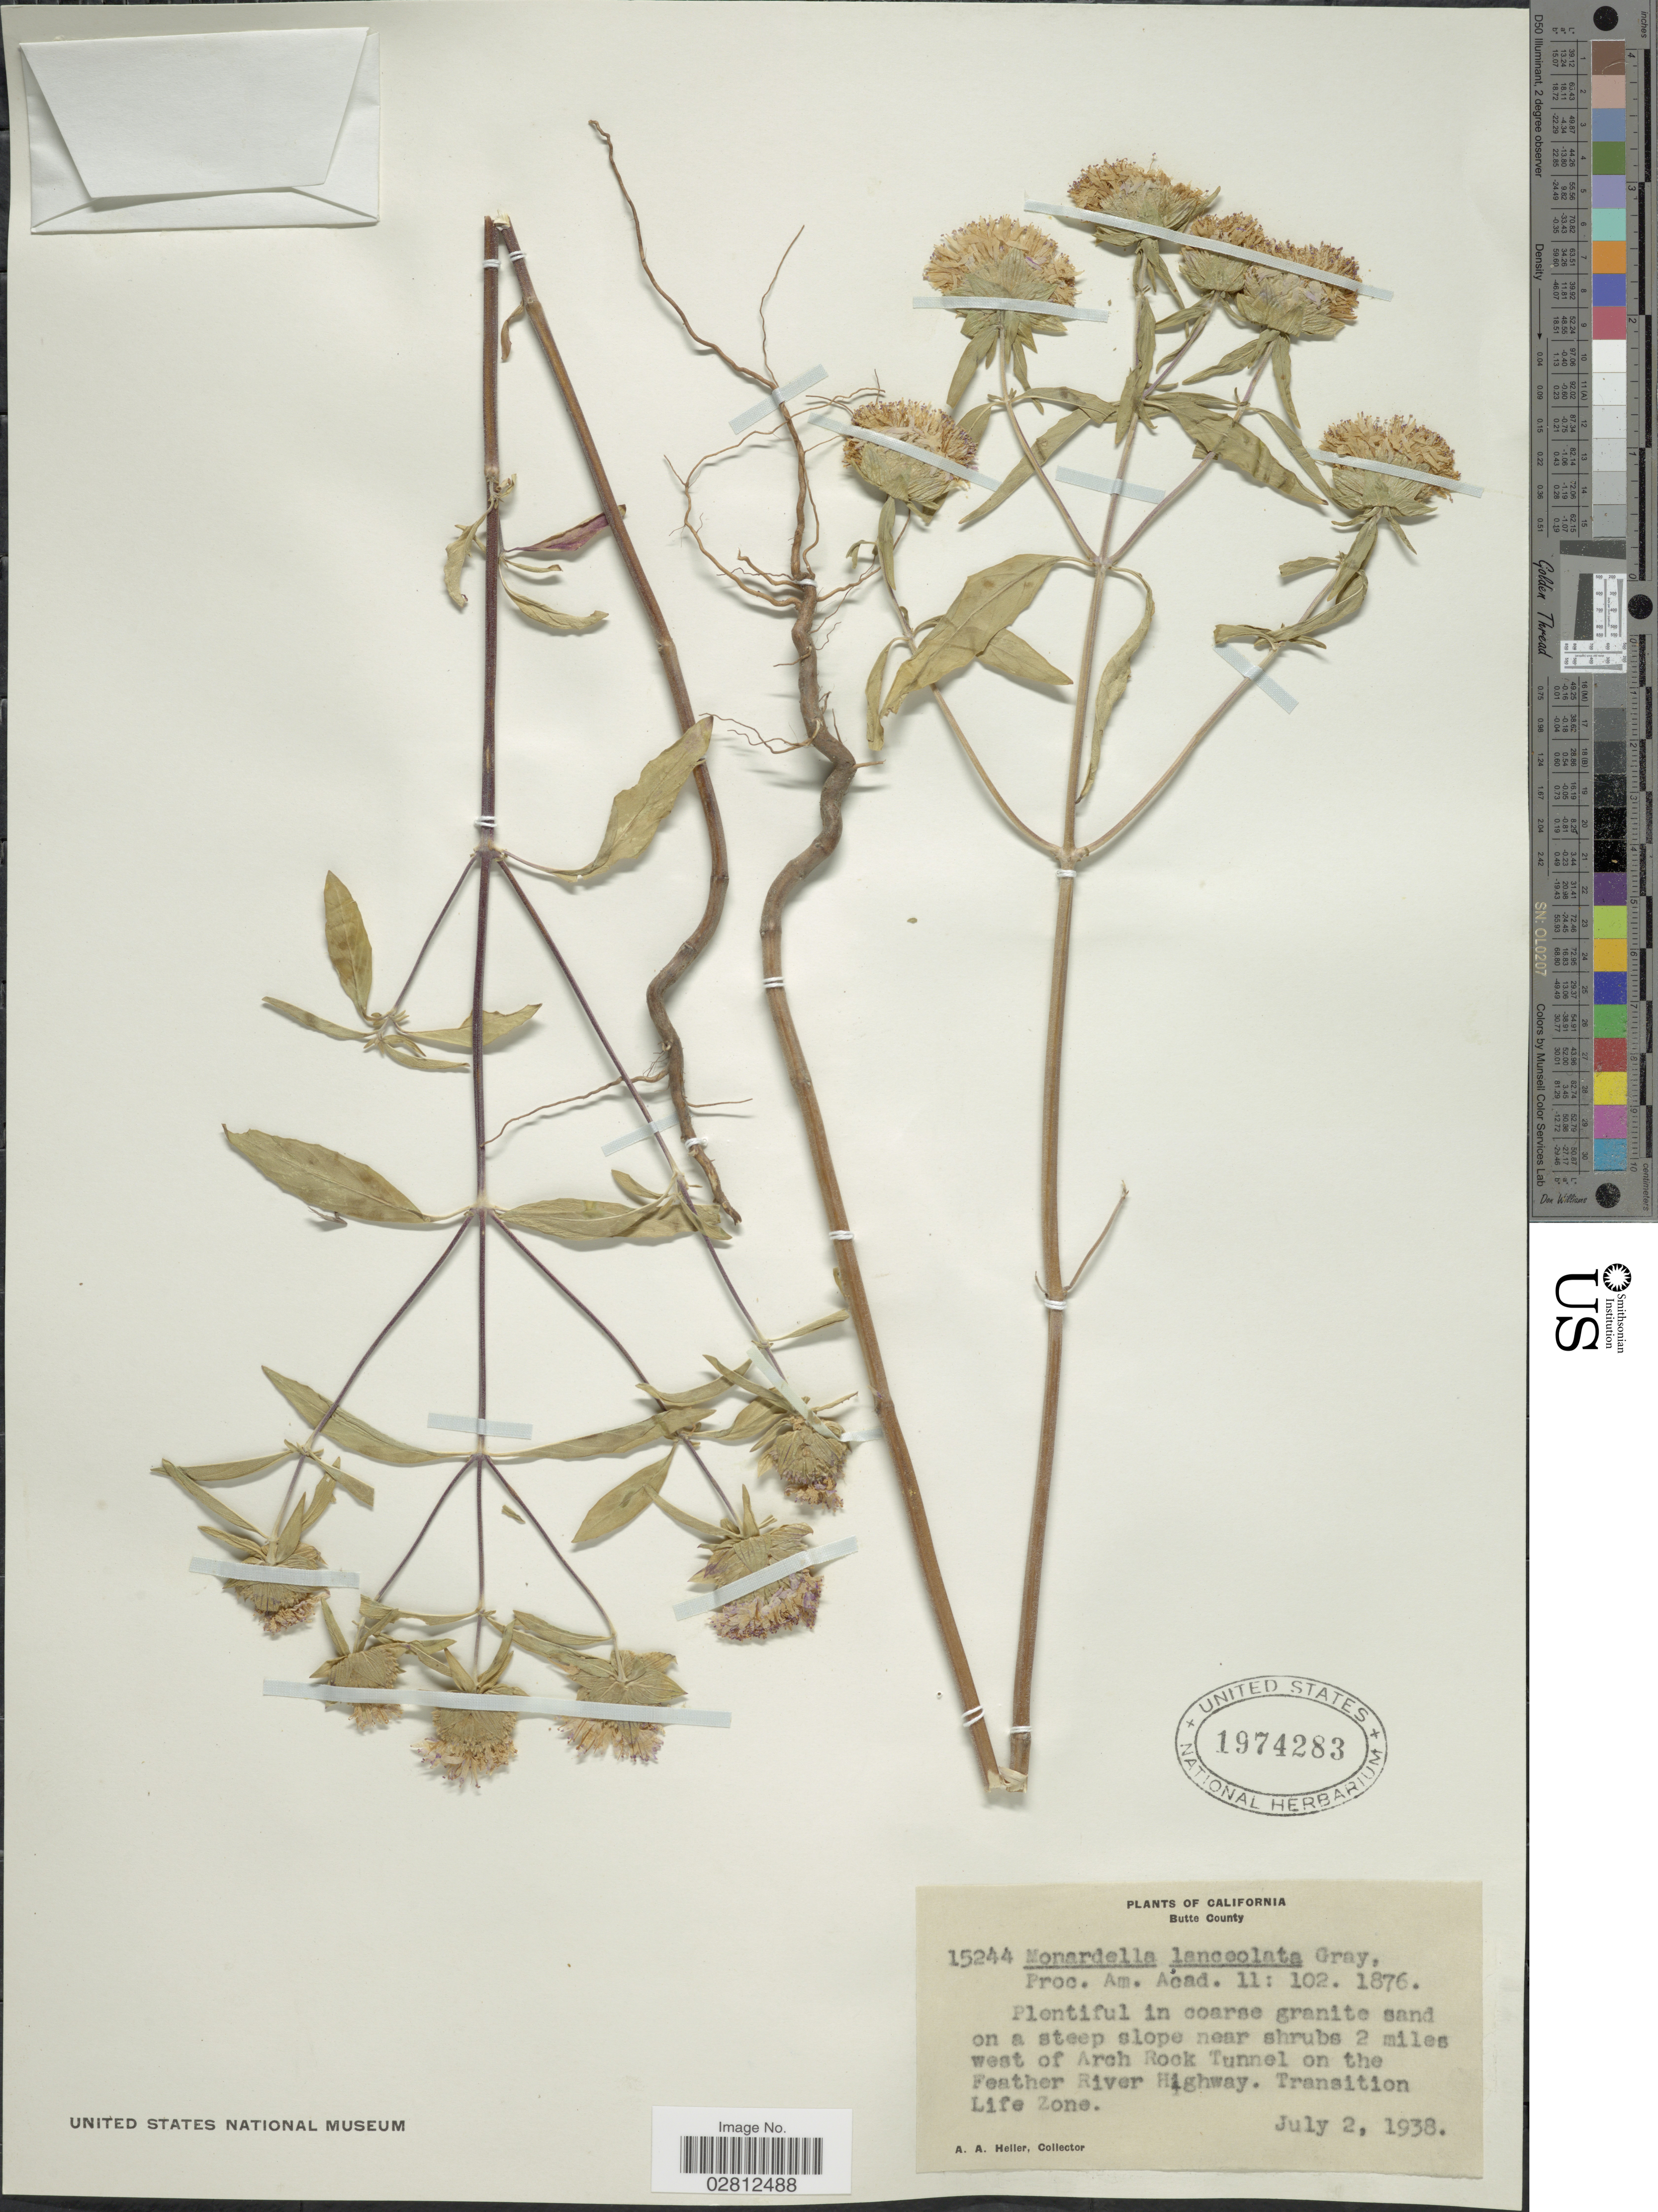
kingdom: Plantae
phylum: Tracheophyta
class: Magnoliopsida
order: Lamiales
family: Lamiaceae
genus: Monardella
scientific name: Monardella lanceolata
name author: A. Gray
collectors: A. A. Heller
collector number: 15244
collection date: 1938-07-02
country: United States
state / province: California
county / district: Butte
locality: Butte County, 2 miles west of Arch Rock Tunnel on the Feather River Highway, Transition Life Zone.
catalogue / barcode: US 1974283